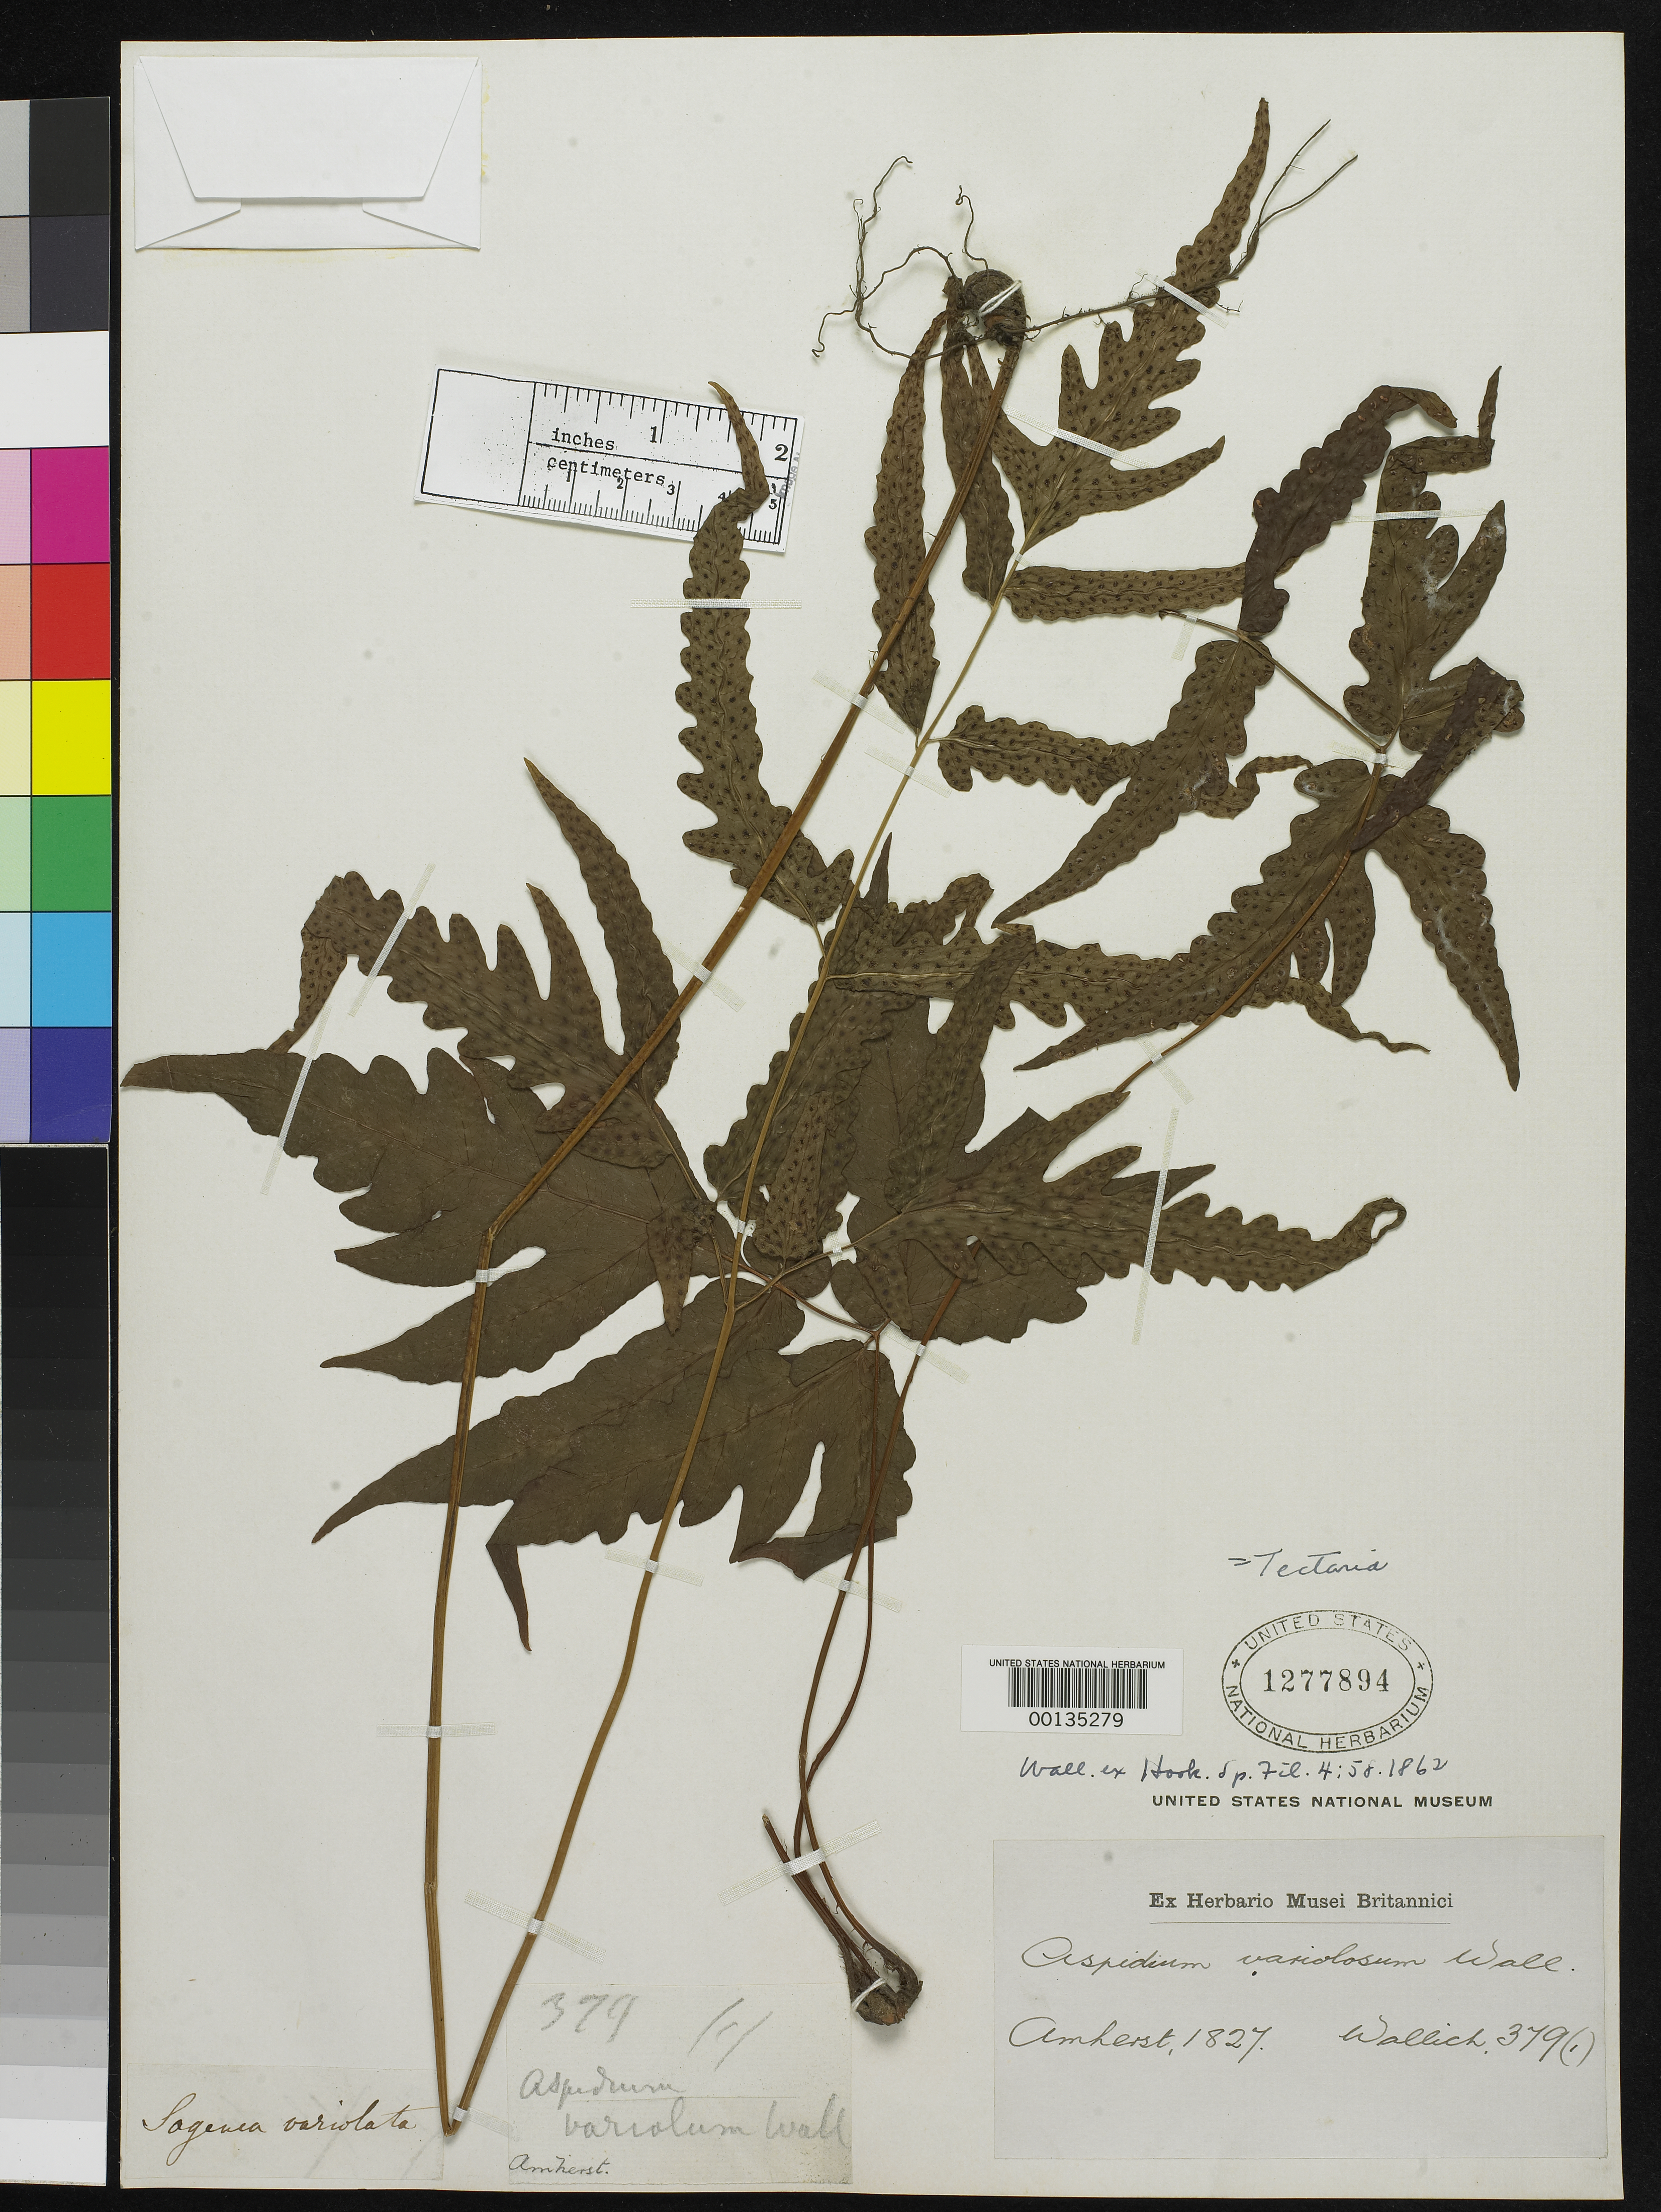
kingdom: Plantae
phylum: Tracheophyta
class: Polypodiopsida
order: Polypodiales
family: Tectariaceae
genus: Aspidium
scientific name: Aspidium variolosum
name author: Wall. ex Hook.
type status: Type Collection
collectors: N. Wallich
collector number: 379(1)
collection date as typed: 1827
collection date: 1827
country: India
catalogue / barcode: US 1277894